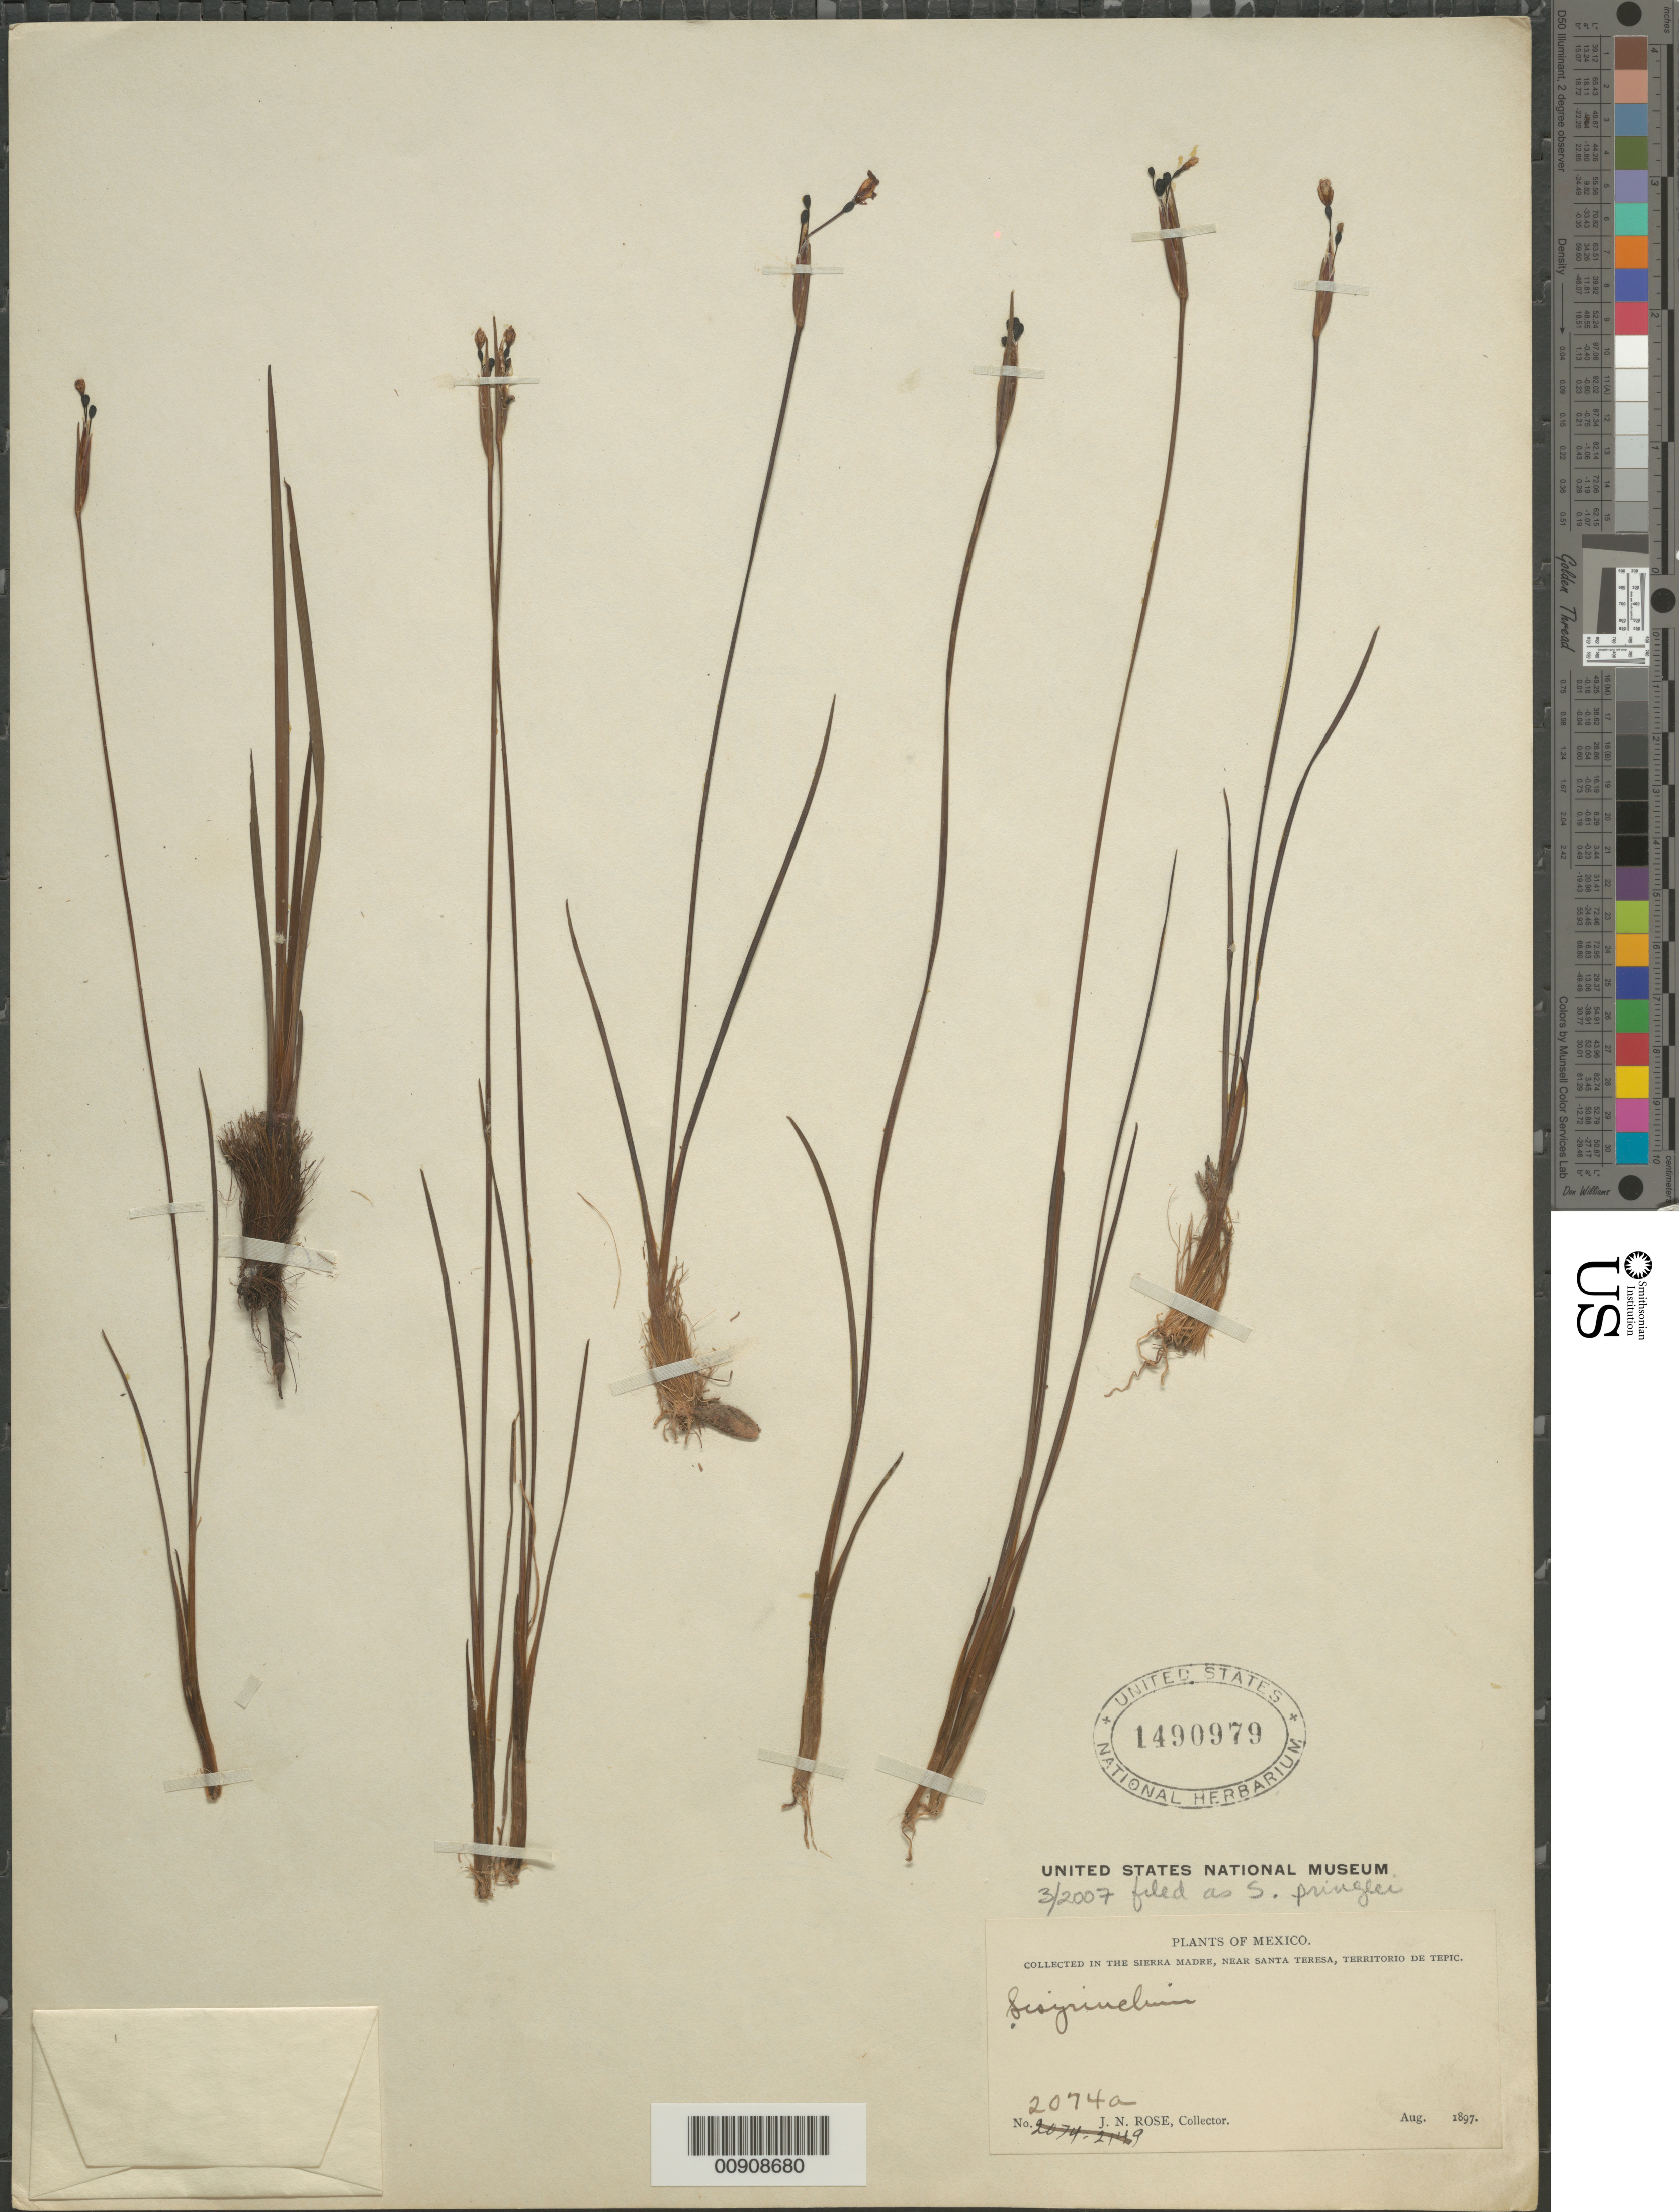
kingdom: Plantae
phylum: Tracheophyta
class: Liliopsida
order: Asparagales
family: Iridaceae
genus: Sisyrinchium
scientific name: Sisyrinchium pringlei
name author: B.L. Rob. & Greenm.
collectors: J. N. Rose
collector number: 2074 a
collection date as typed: Aug 1897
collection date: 1897-08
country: Mexico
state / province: Nayarit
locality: In the Sierra Madre, near Santa Teresa, Territorio de Tepic.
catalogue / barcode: US 1490979